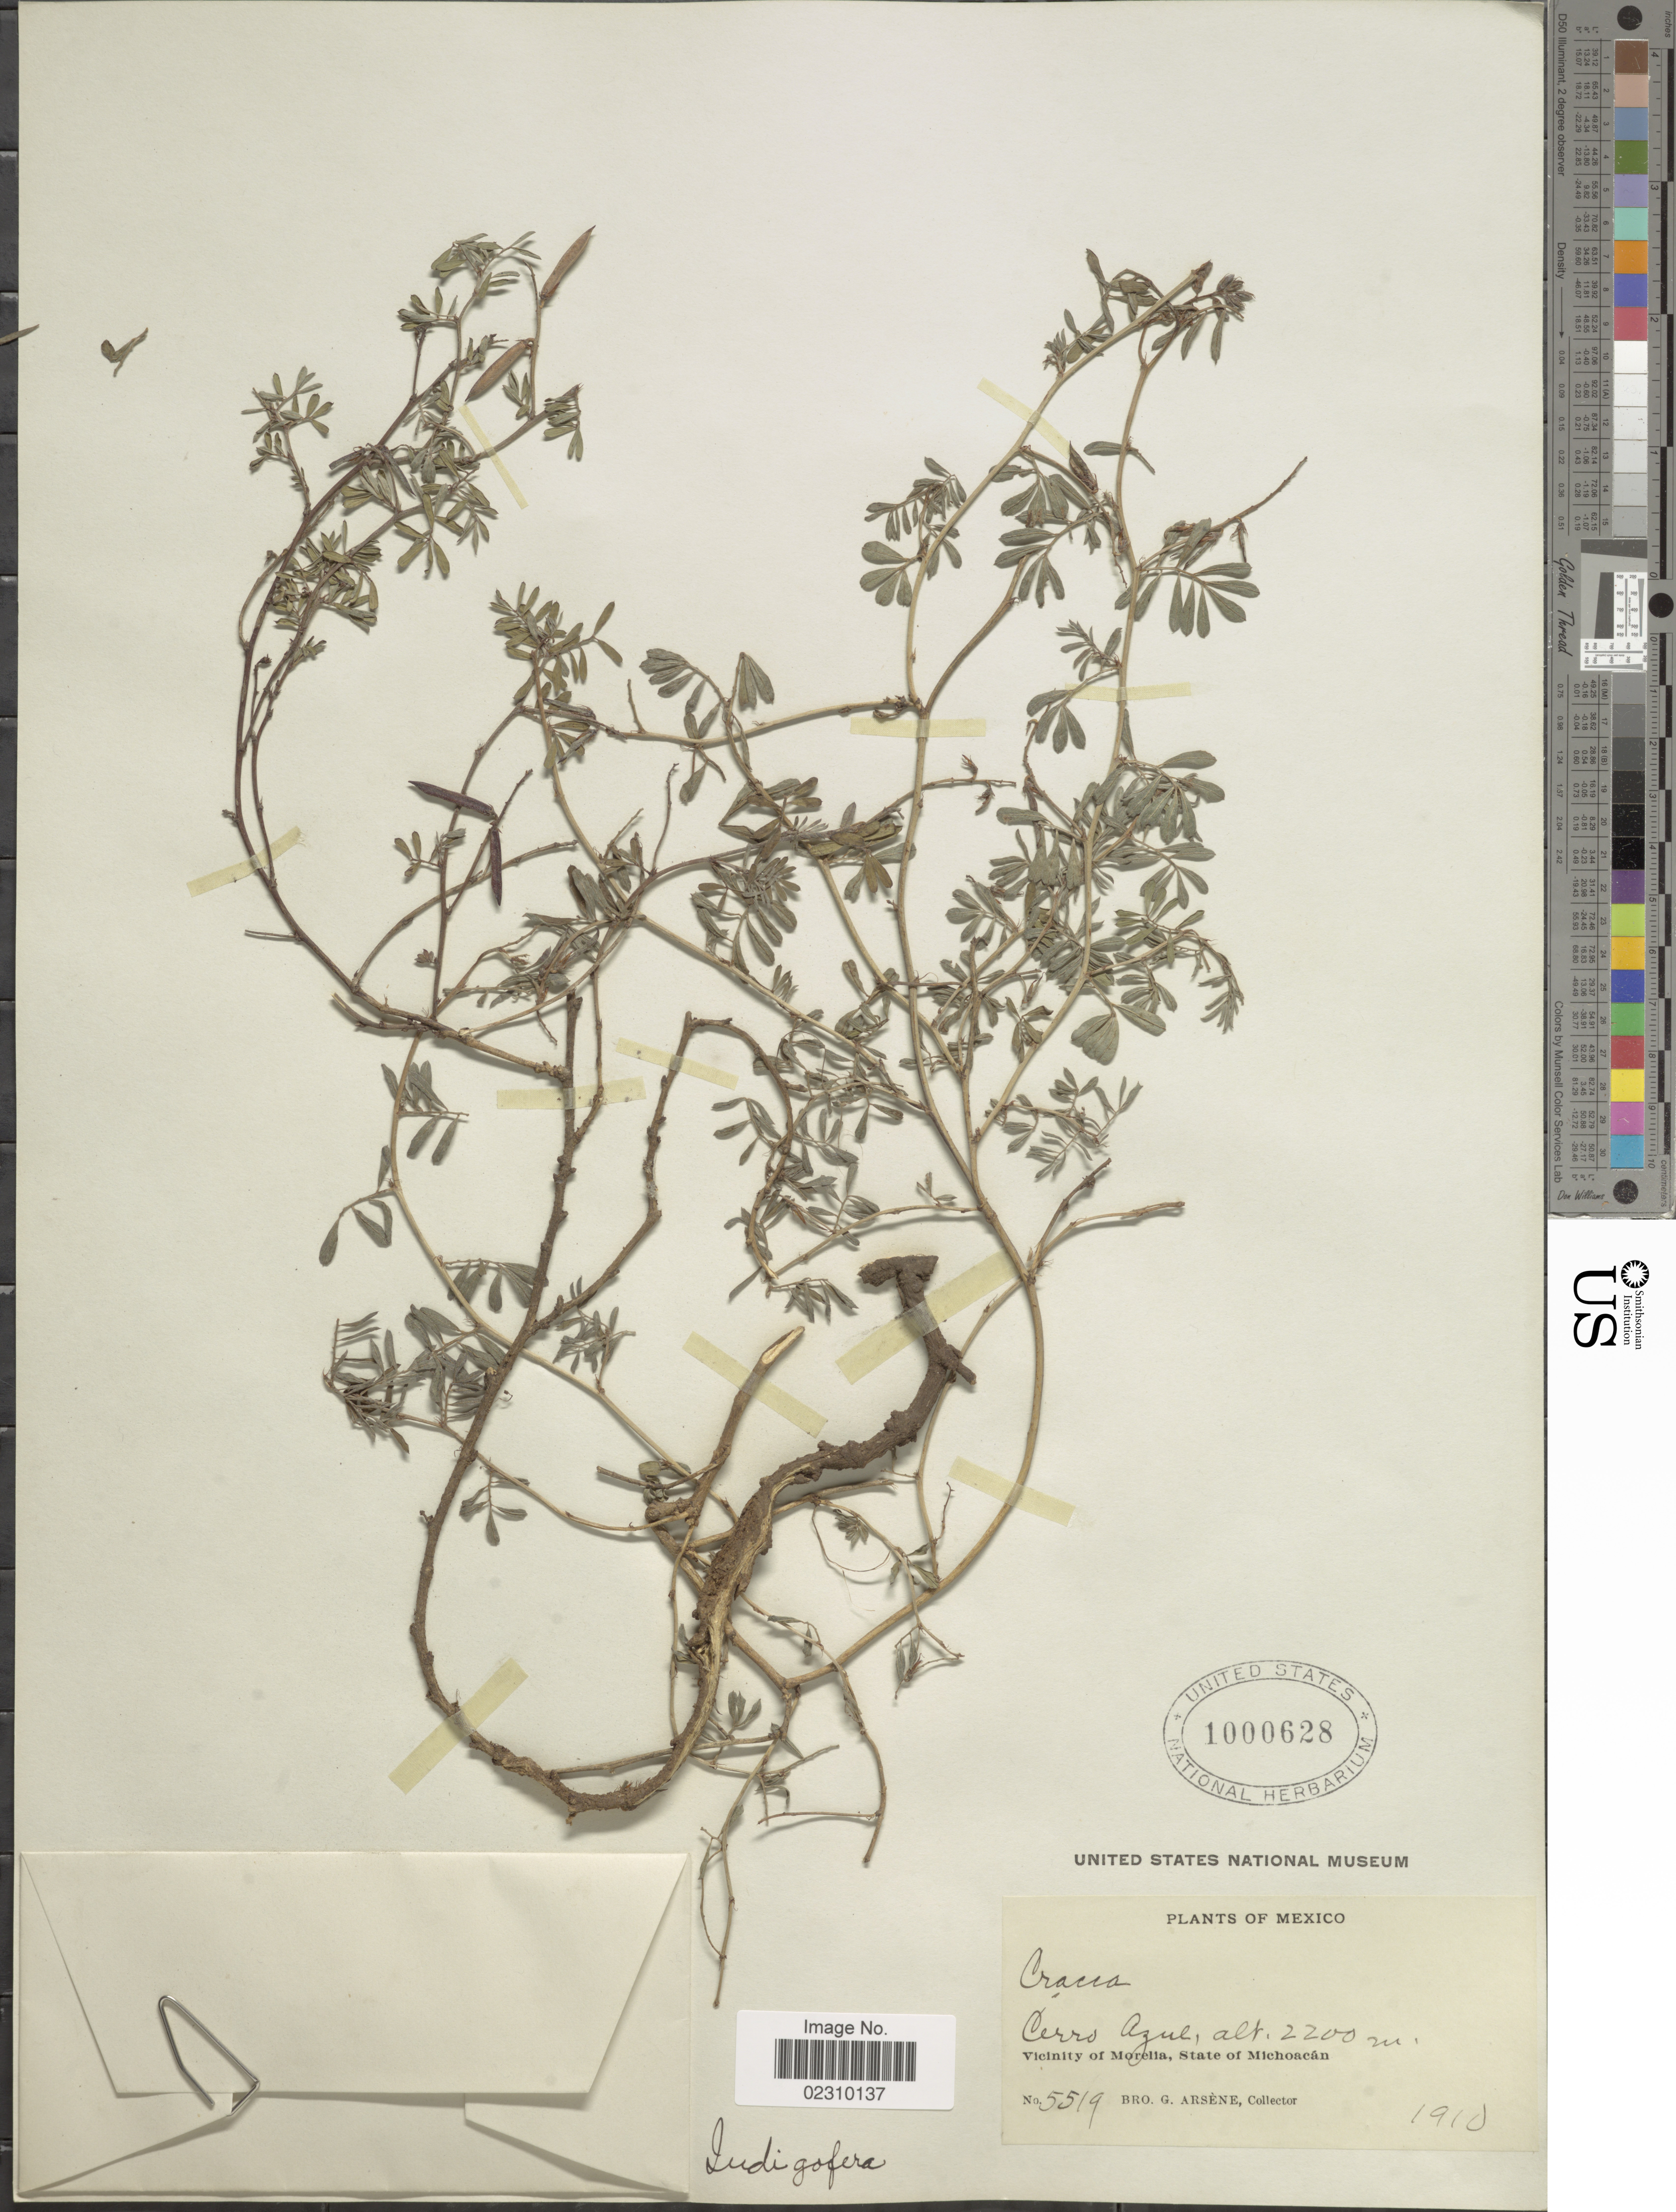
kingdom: Plantae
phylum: Tracheophyta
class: Magnoliopsida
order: Fabales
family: Fabaceae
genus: Indigofera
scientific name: Indigofera sp.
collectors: Bro. G. Arsène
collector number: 5519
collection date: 1910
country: Mexico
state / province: Michoacán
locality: Mexico, Cerro Azul, Vicinity of Morella, State of Michoacan.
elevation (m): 2200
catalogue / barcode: US 1000628